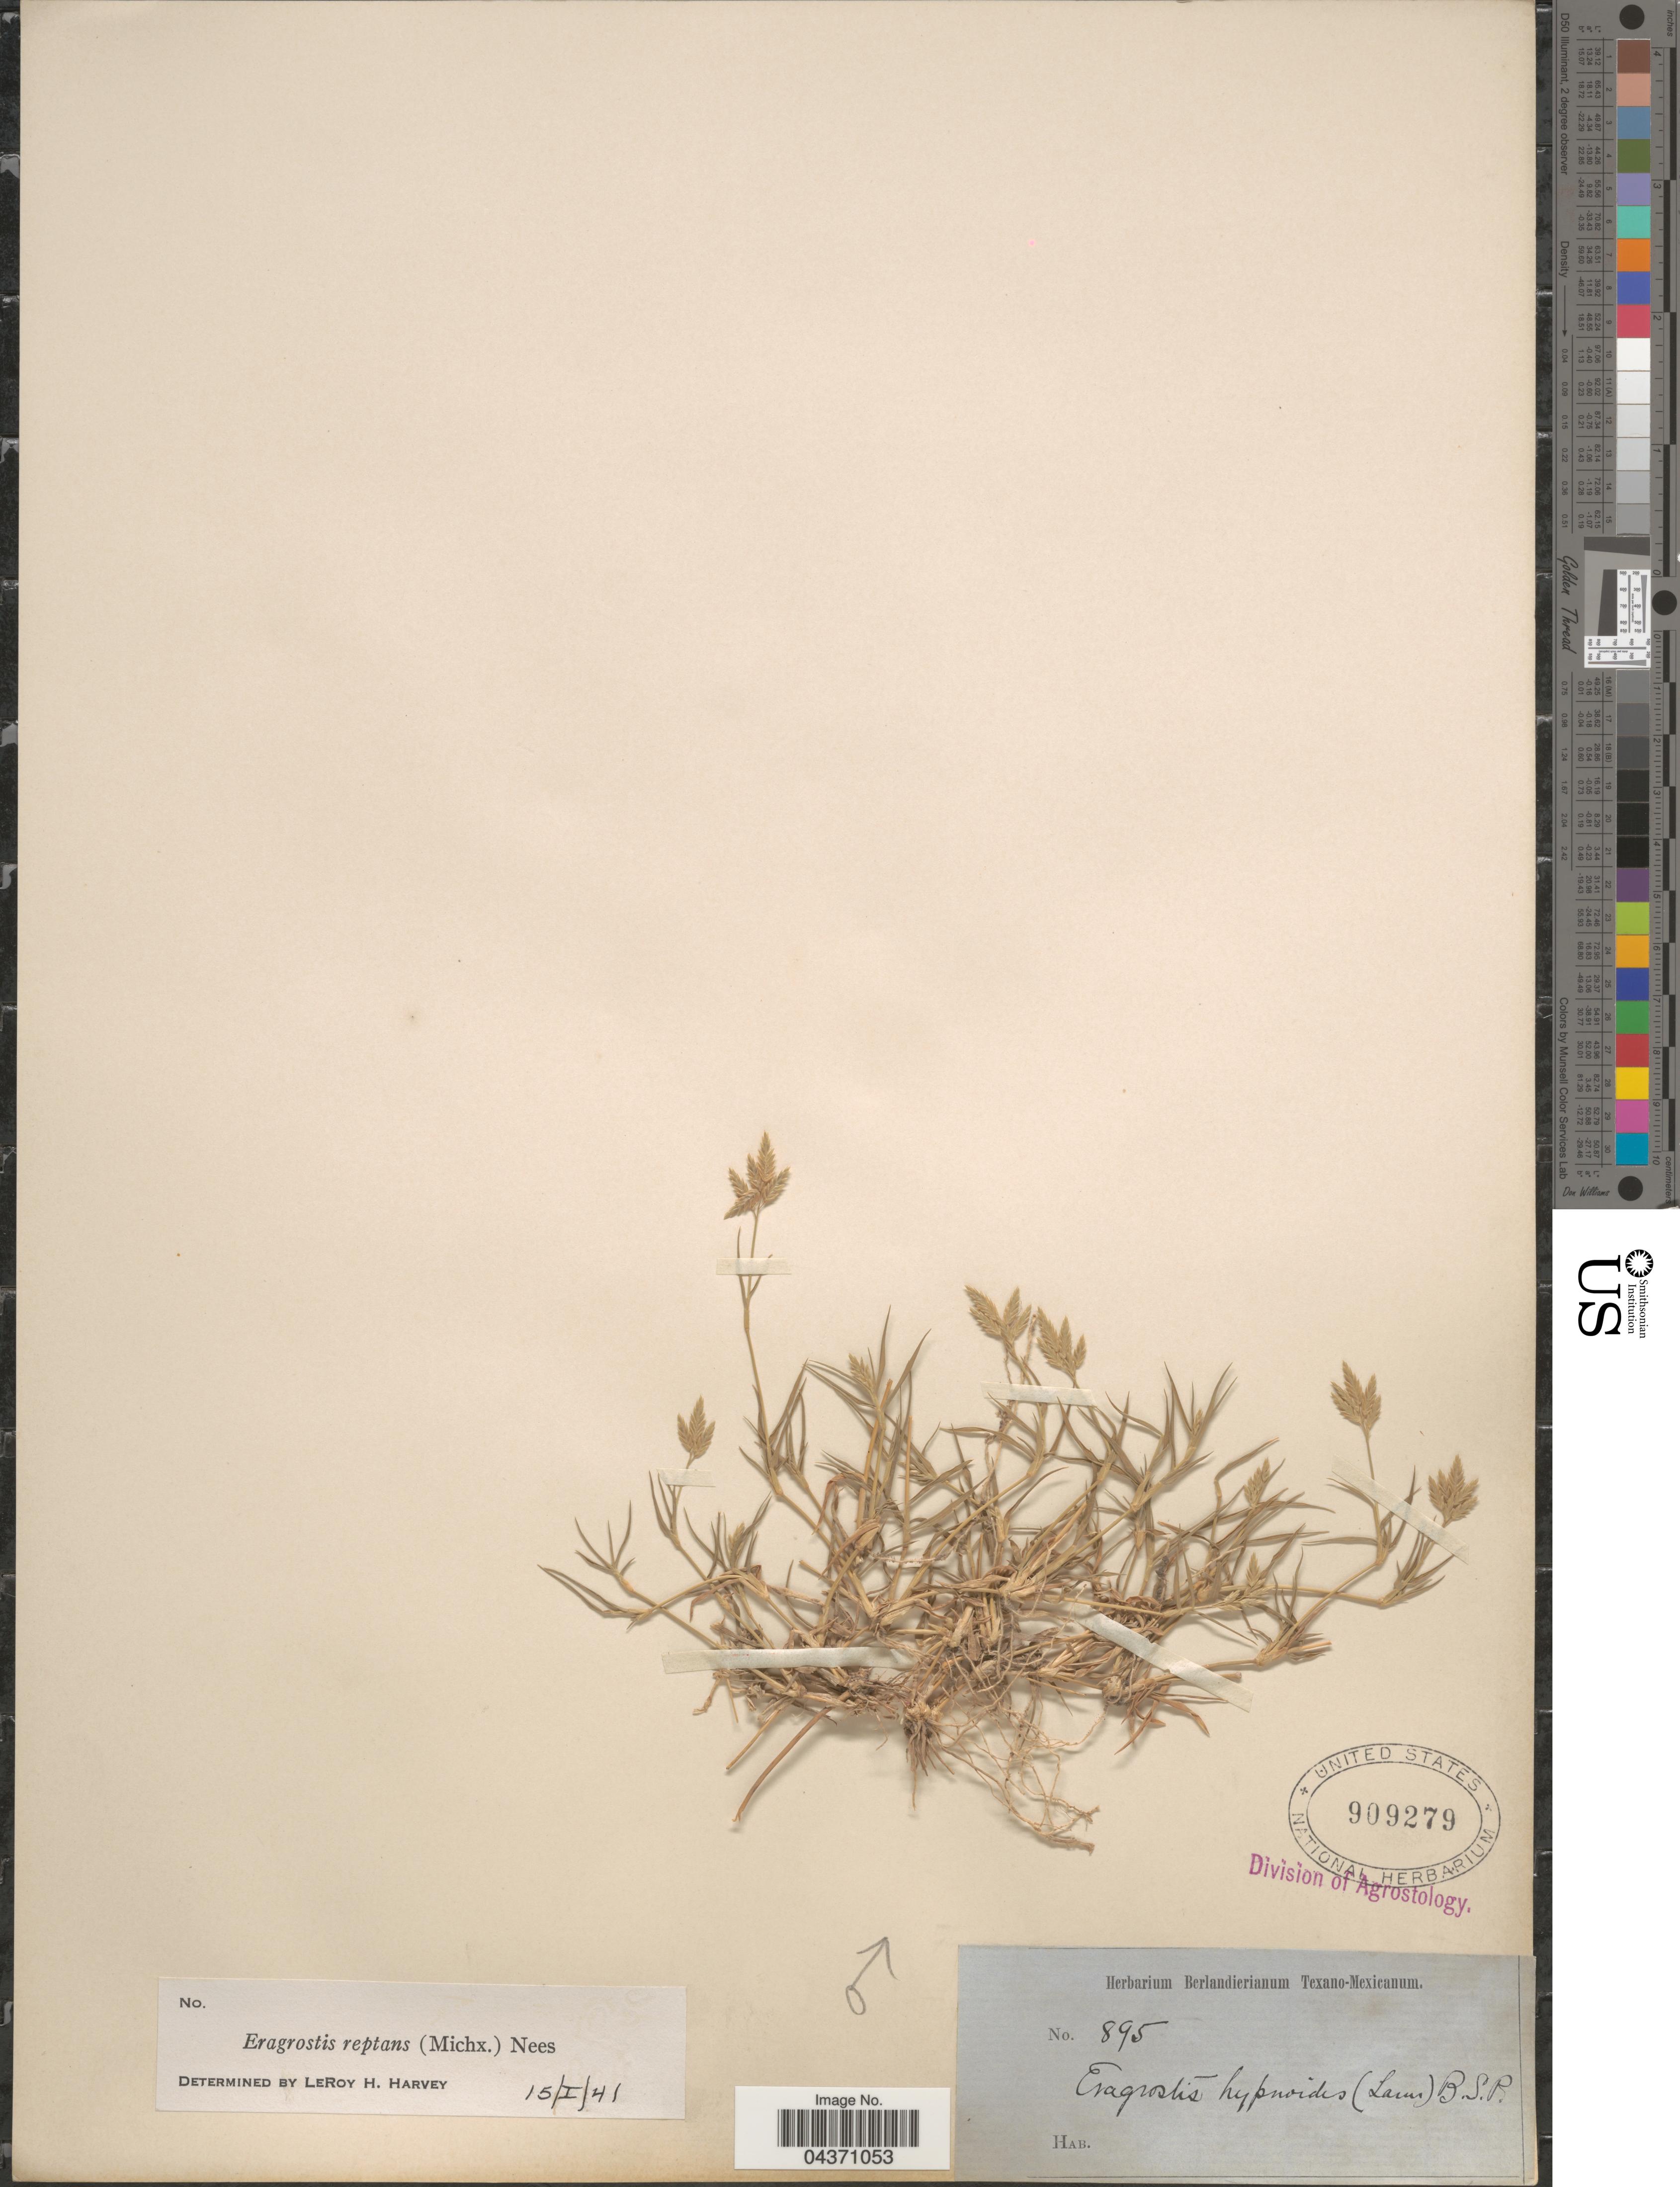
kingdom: Plantae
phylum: Tracheophyta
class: Liliopsida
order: Poales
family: Poaceae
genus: Eragrostis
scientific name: Eragrostis reptans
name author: (Michx.) Nees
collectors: ex Herb. Berlandierianum Texano-Mexicanum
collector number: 895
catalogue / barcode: US 909279